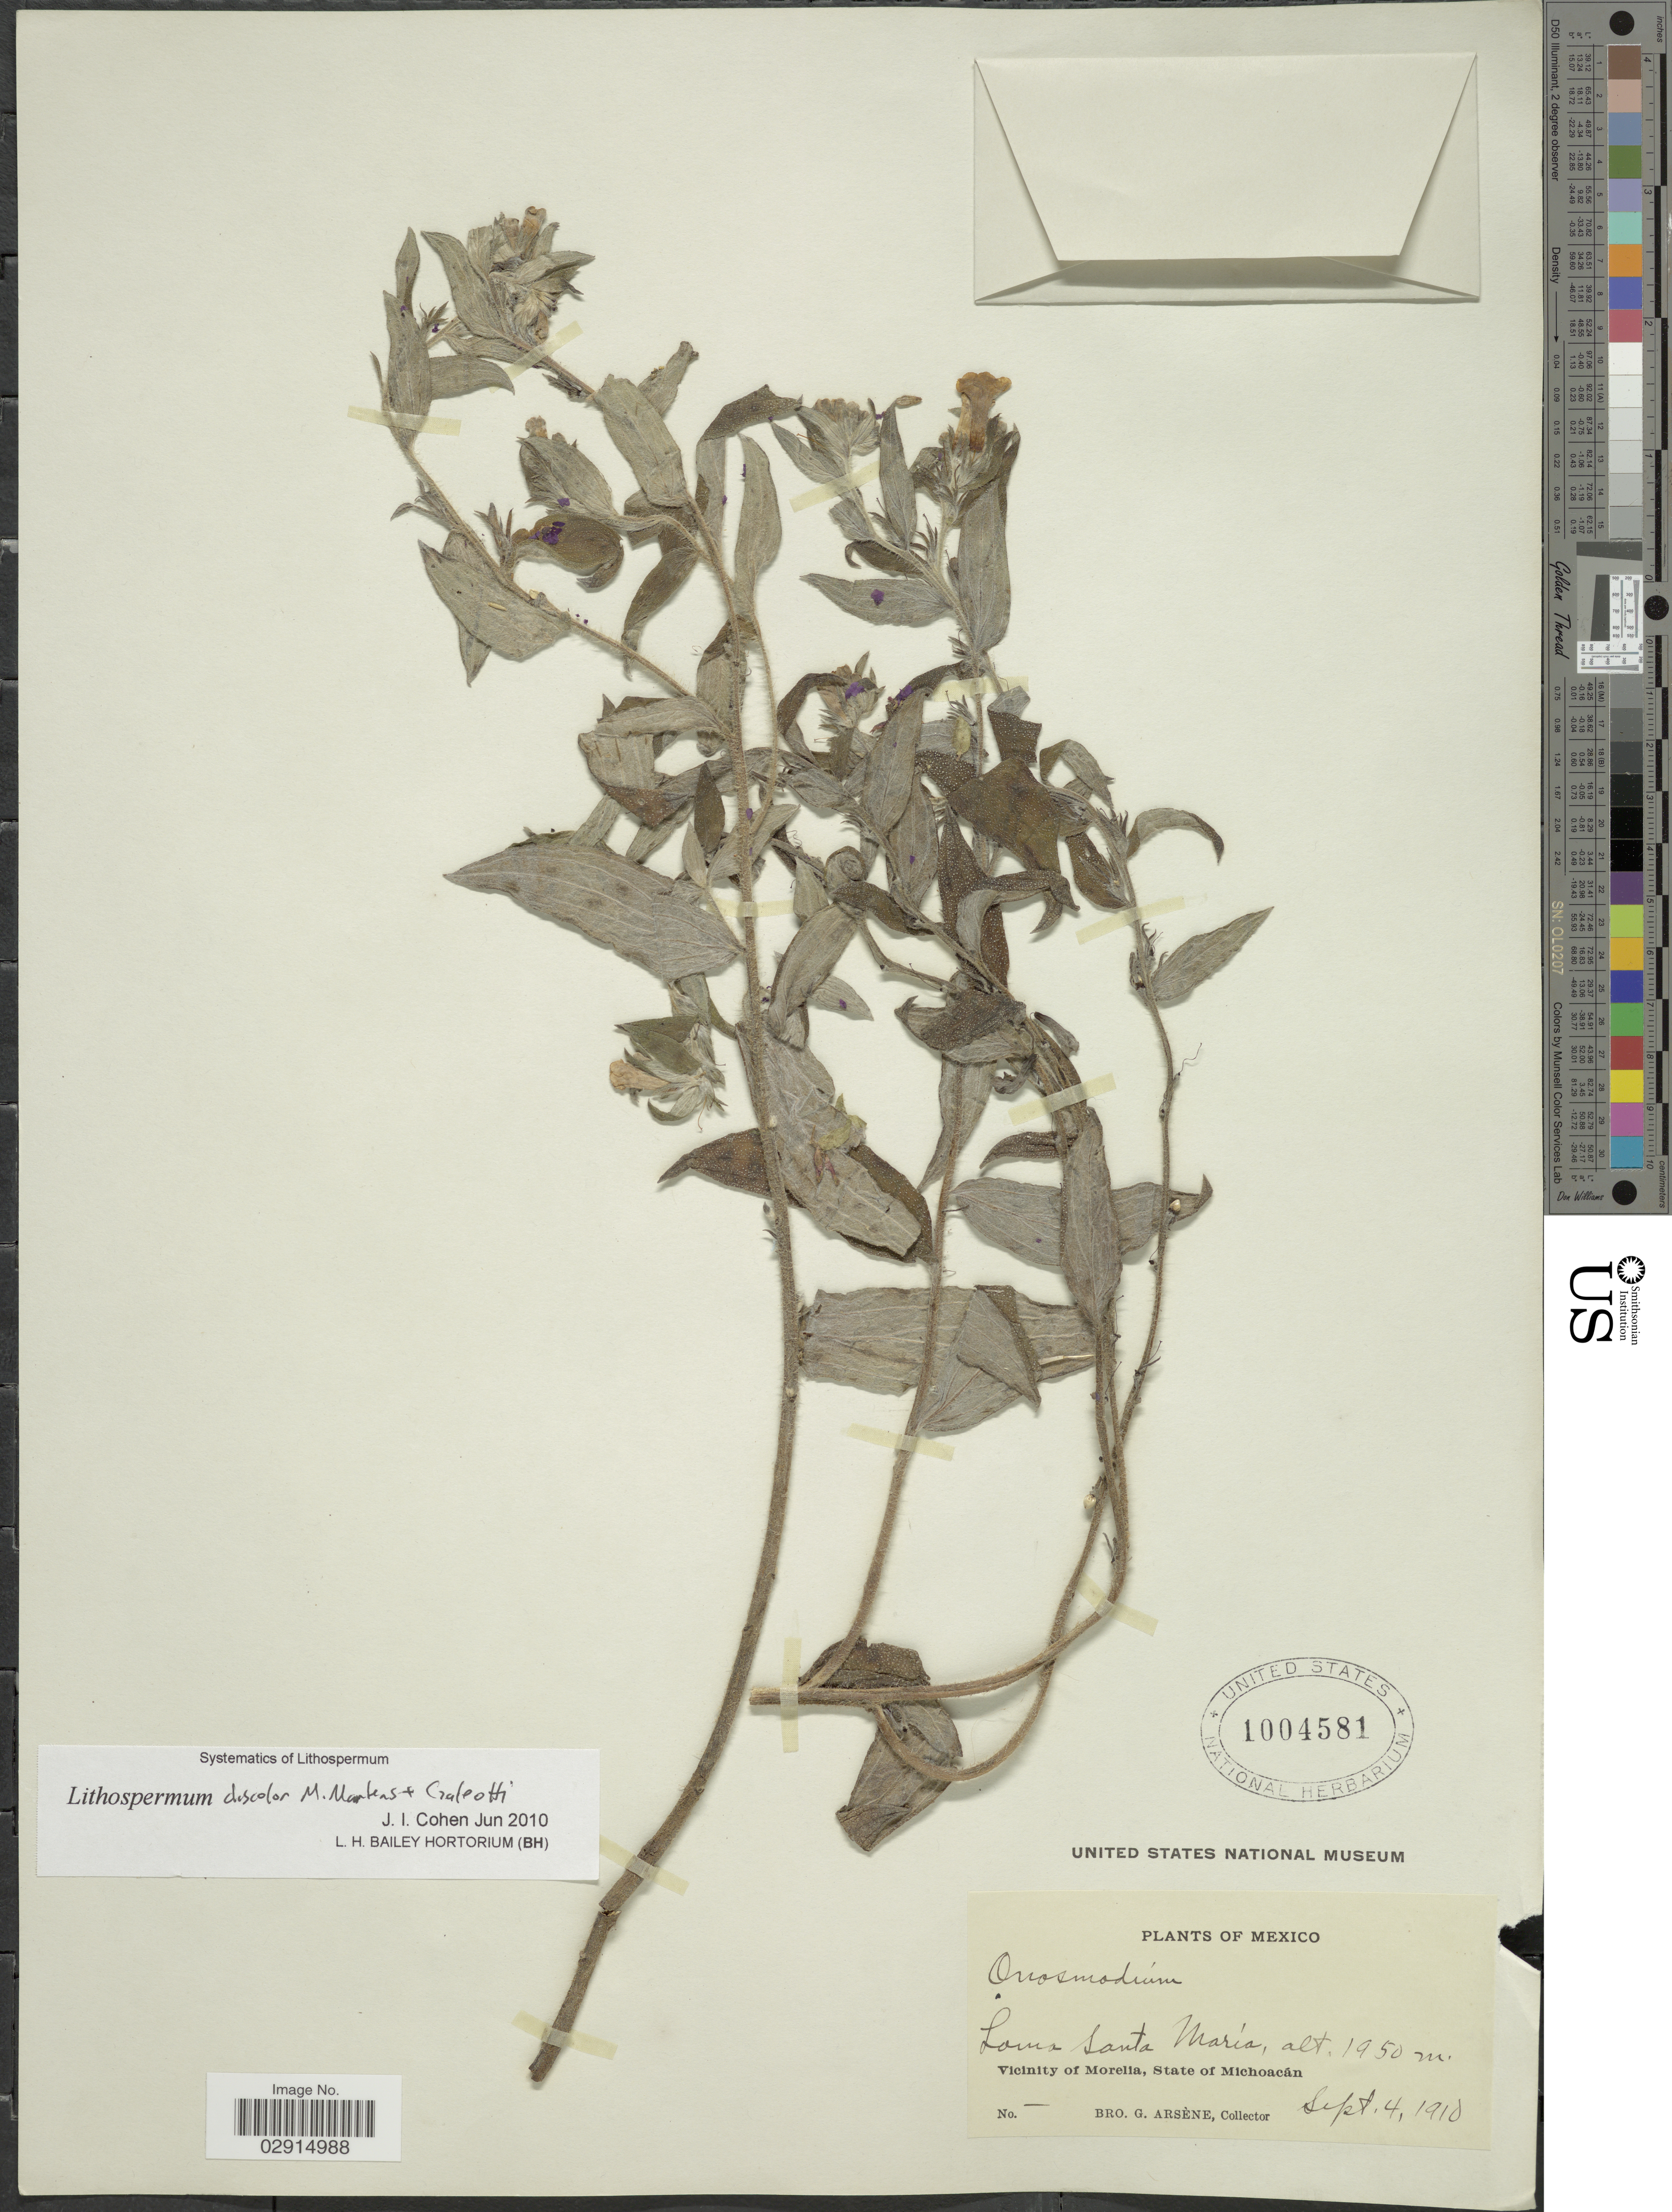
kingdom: Plantae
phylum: Tracheophyta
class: Magnoliopsida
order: Boraginales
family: Boraginaceae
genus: Lithospermum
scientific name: Lithospermum discolor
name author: M. Martens & Galeotti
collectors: Bro. G. Arsène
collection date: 1910-09-04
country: Mexico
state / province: Michoacán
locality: Loma Santa Maria. Vicinity of Morelia, State of Michoacán. Mexico.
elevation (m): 1950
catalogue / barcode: US 1004581